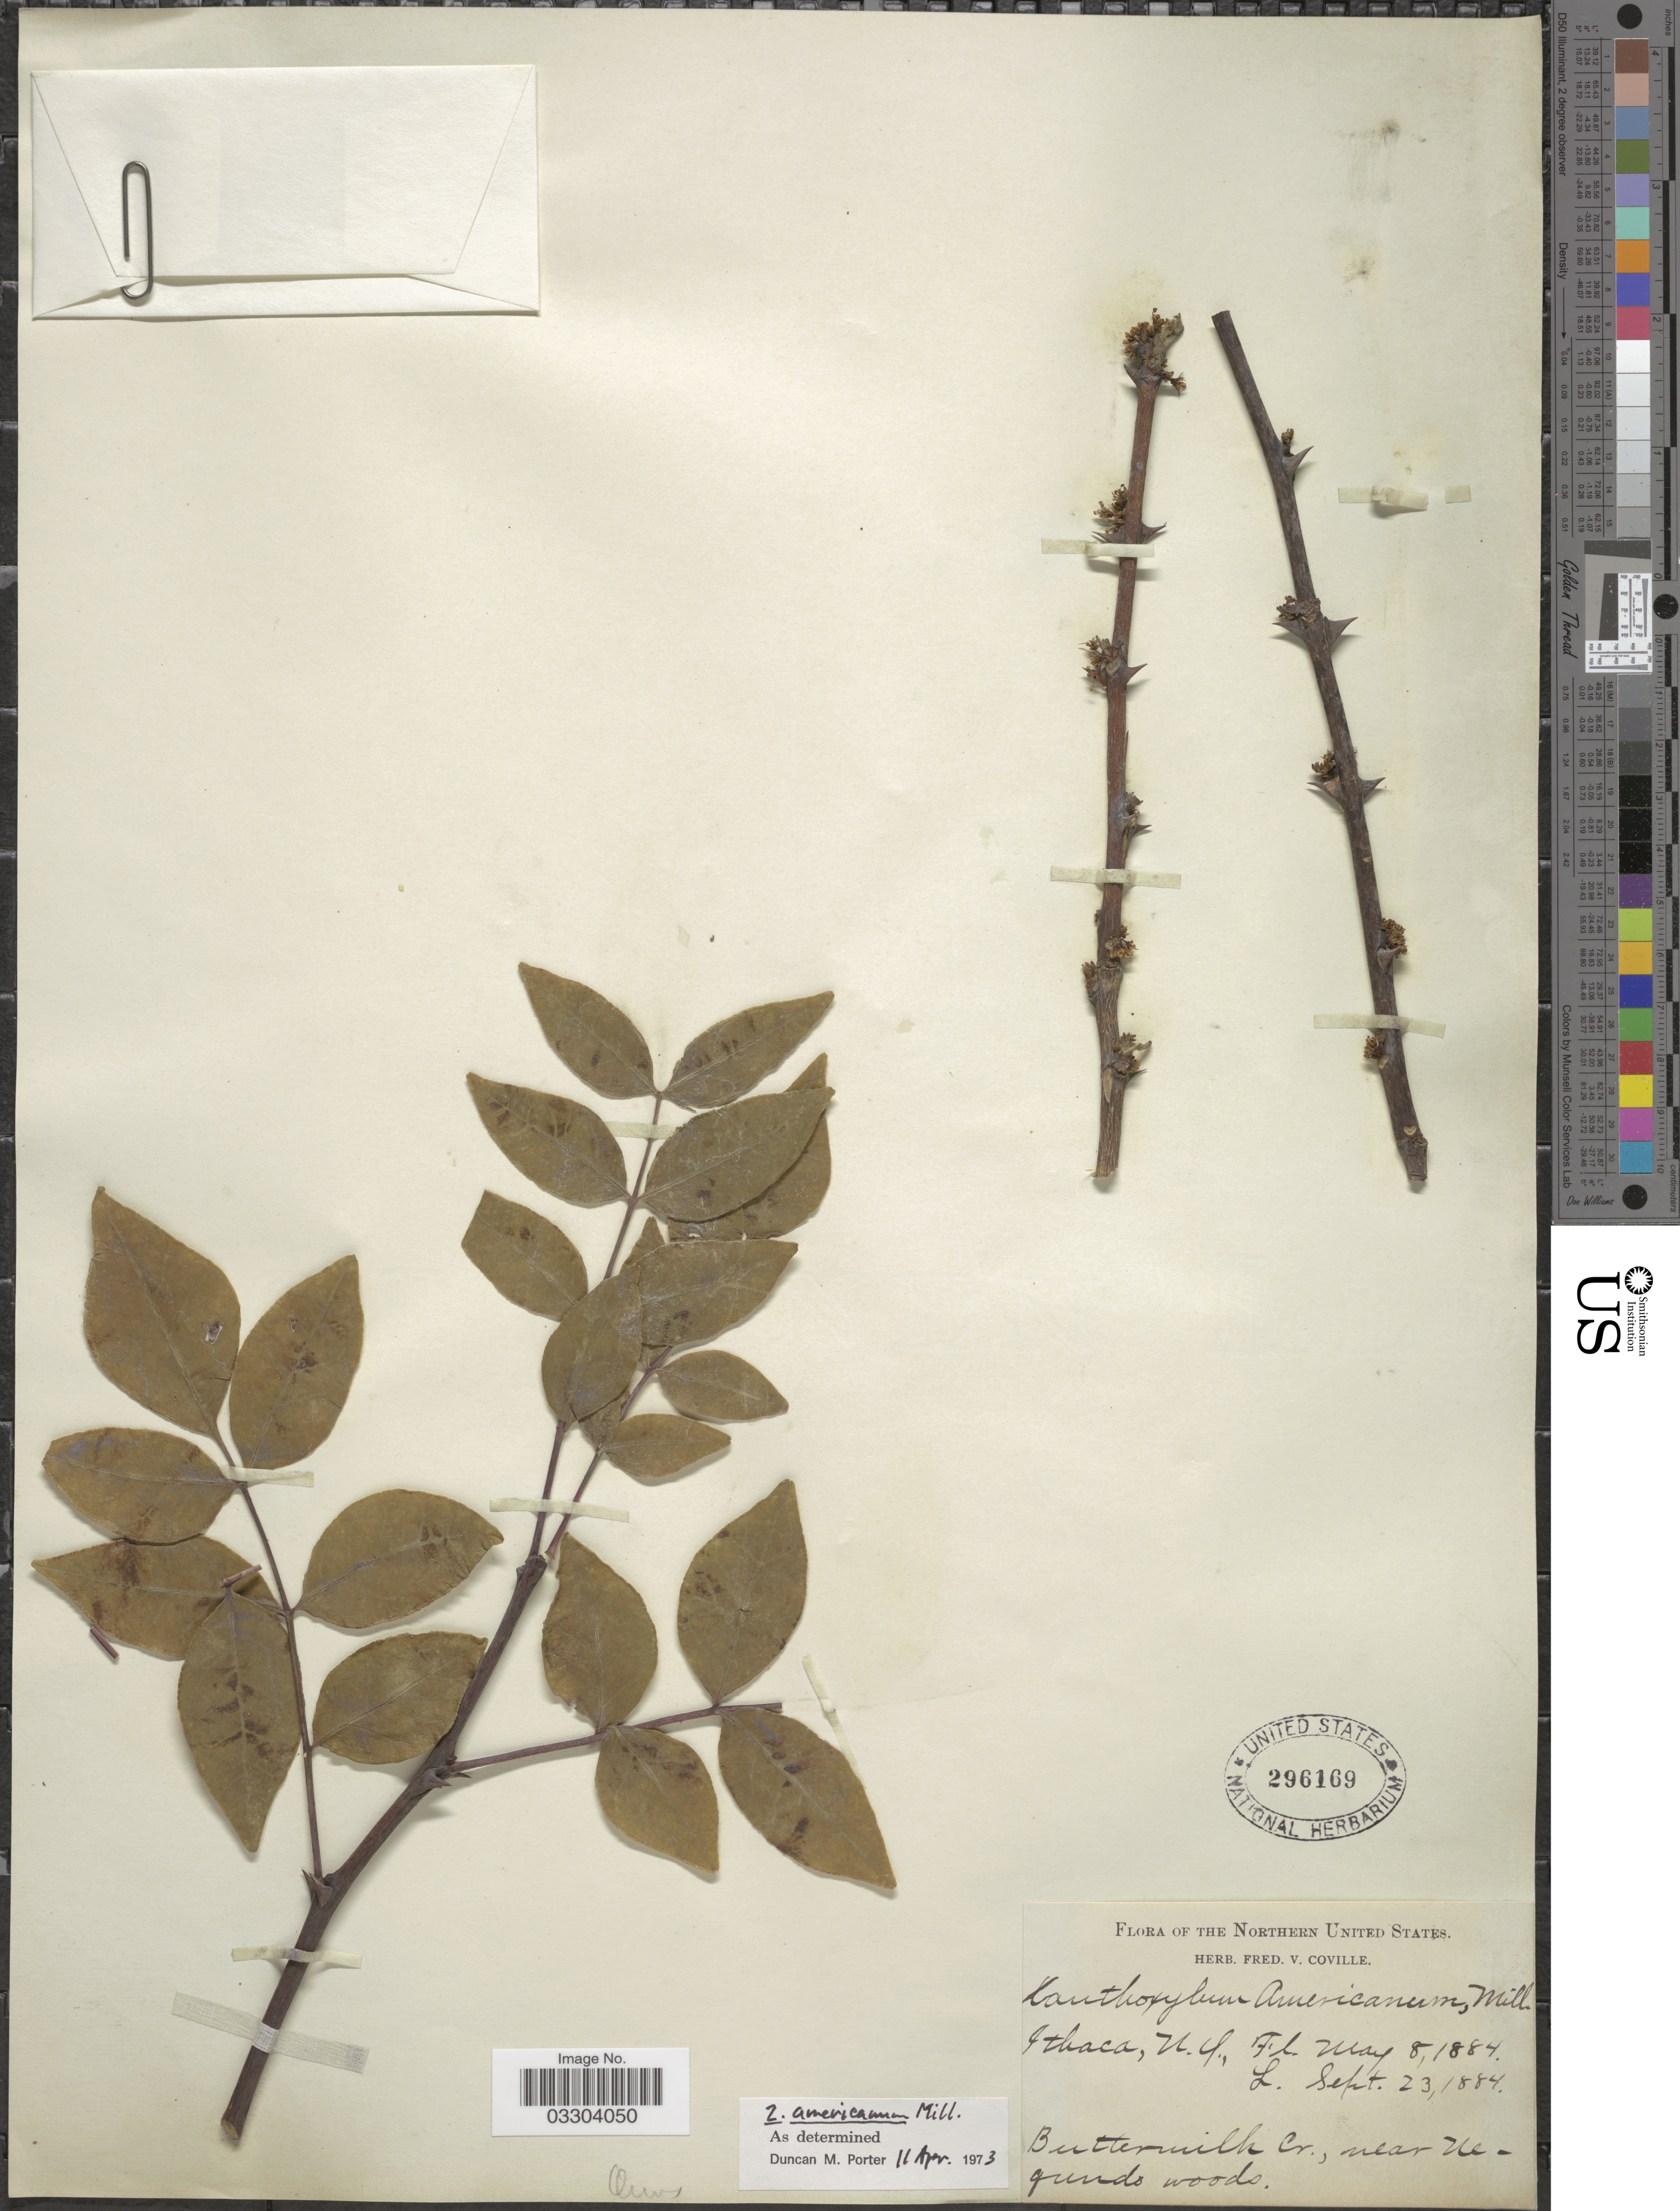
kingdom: Plantae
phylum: Tracheophyta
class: Magnoliopsida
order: Sapindales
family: Rutaceae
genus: Zanthoxylum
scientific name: Zanthoxylum americanum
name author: Mill.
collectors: ex herb. Fred. V. Coville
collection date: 1884-05-08/1884-09-23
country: United States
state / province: New York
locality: Northern United States. Ithaca. Buttermilk Cr., near Negundo woods.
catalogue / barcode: US 296169